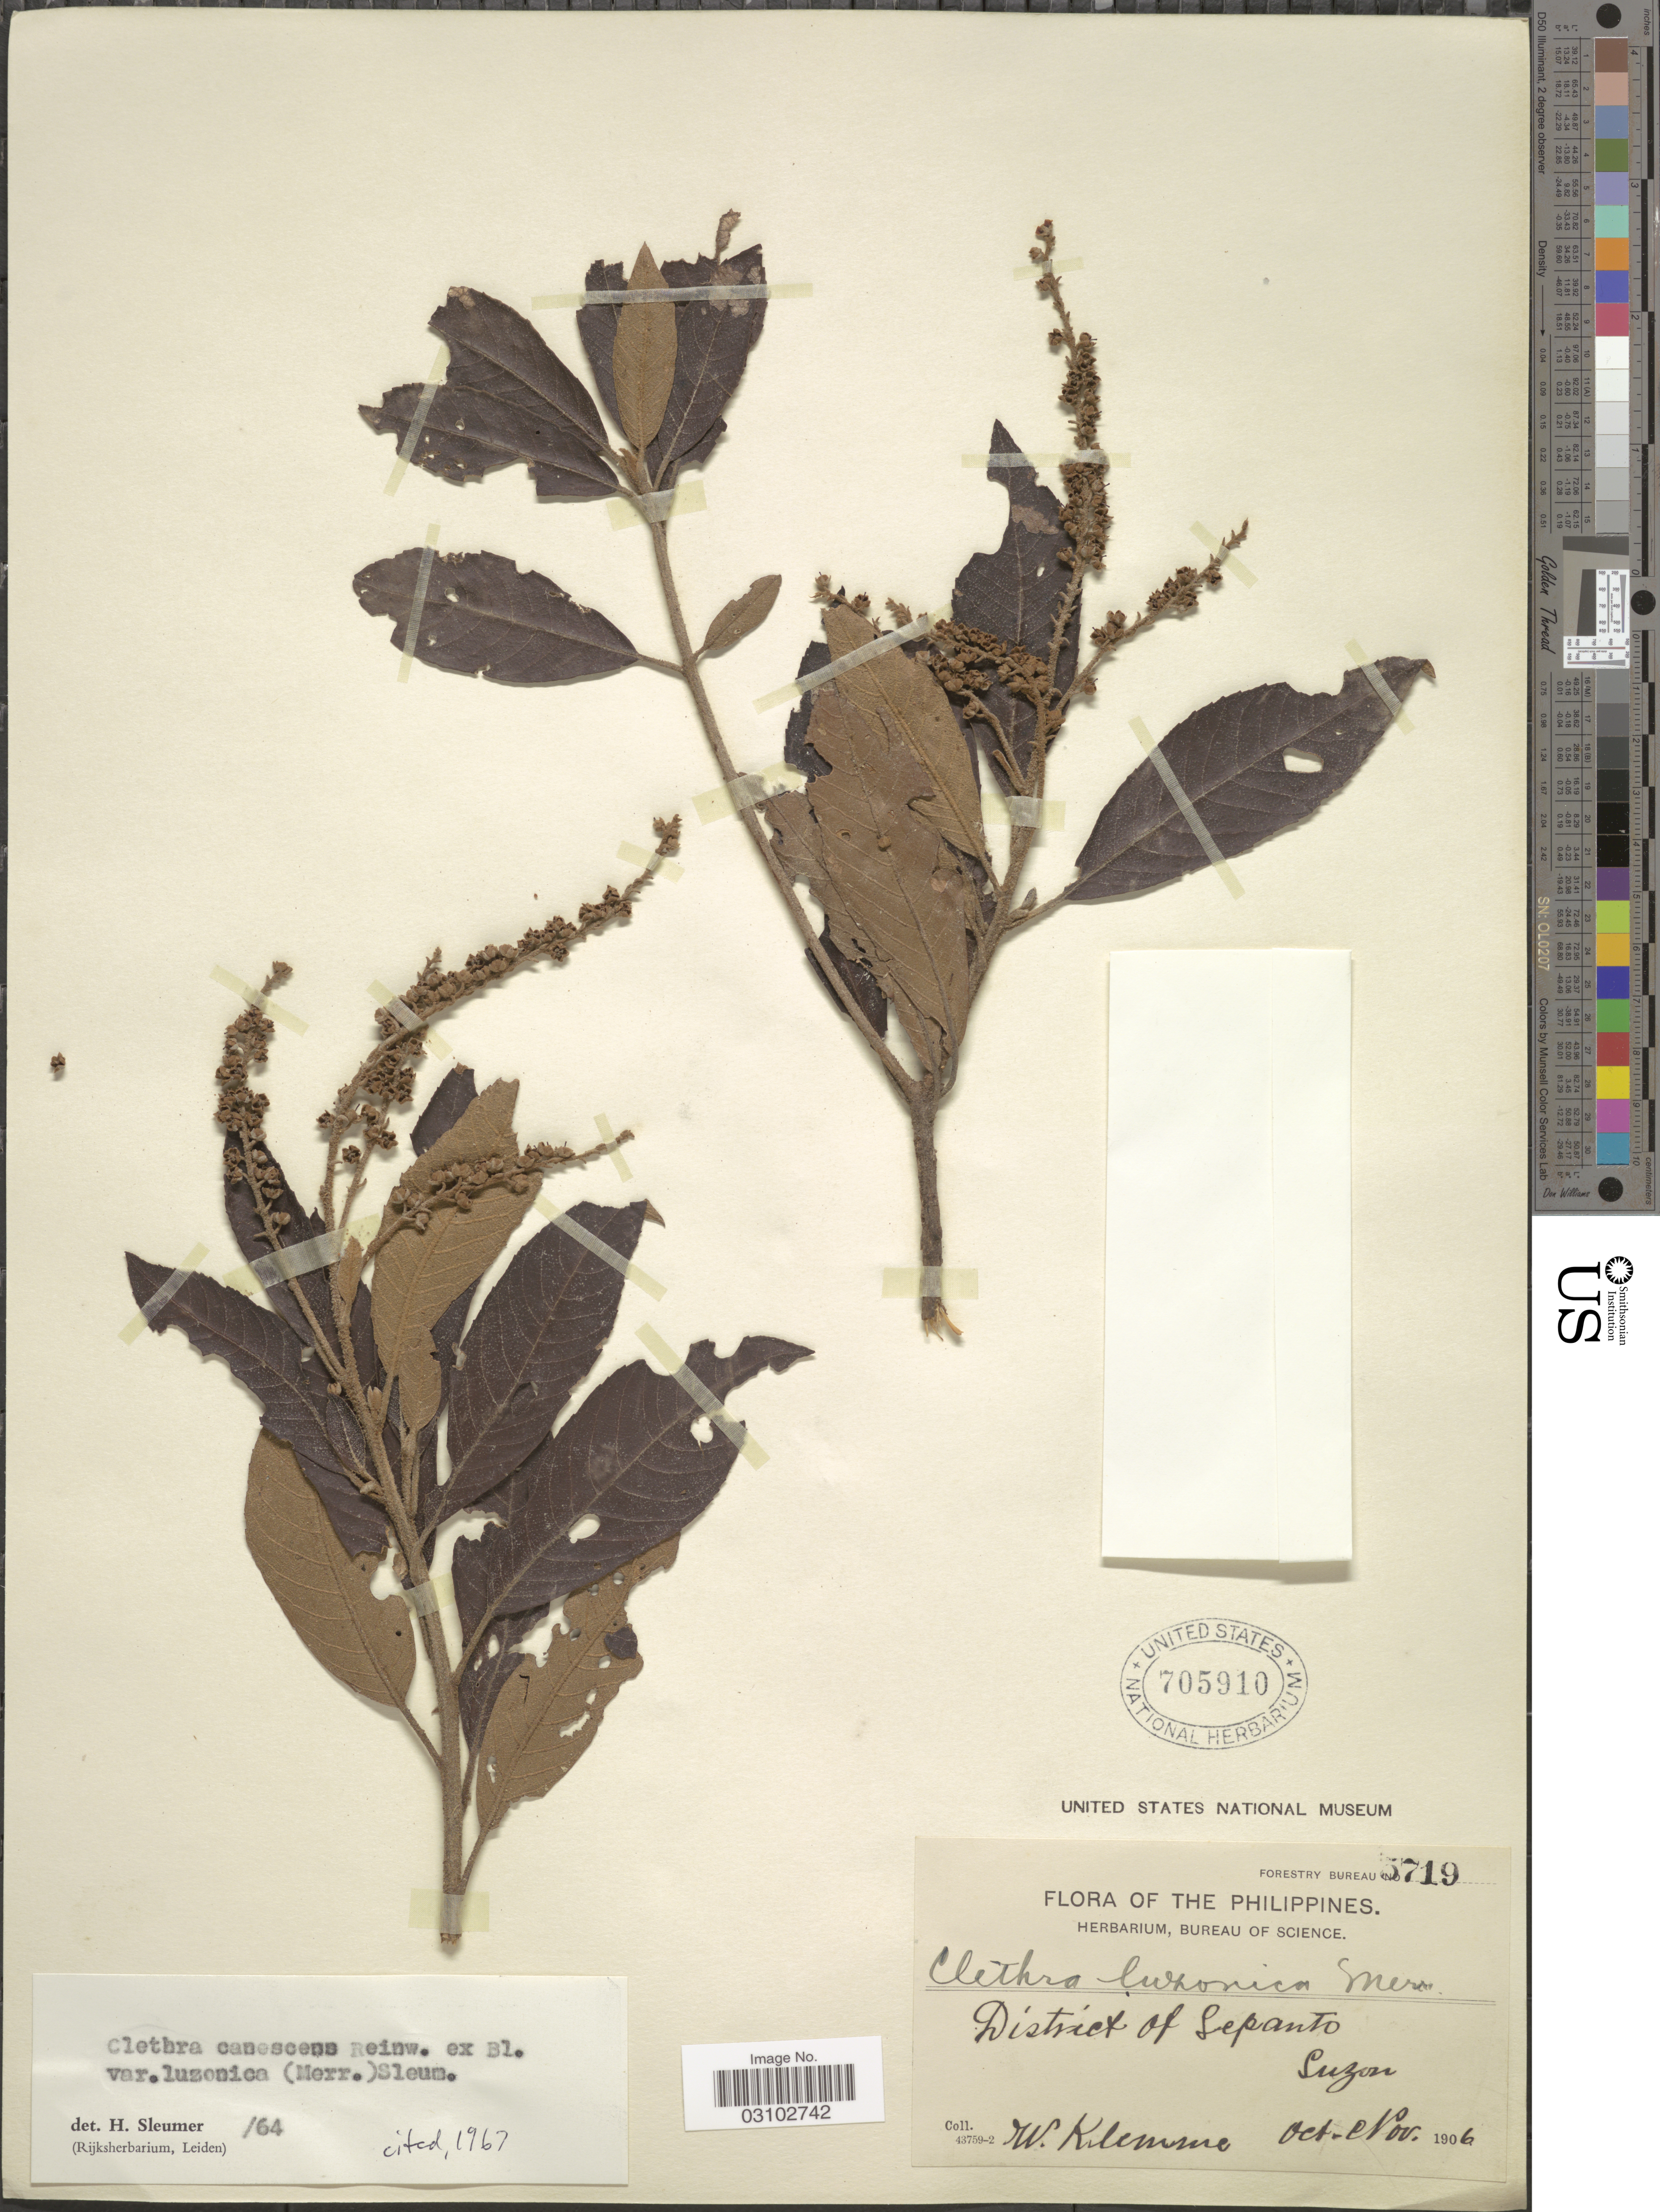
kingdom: Plantae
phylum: Tracheophyta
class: Magnoliopsida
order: Ericales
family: Clethraceae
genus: Clethra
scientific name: Clethra canescens var. luzonica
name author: (Merr.) Sleumer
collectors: W. Klemme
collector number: Forestry Bureau 5719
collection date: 1906-10/1906-11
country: Philippines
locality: District of Sepanto, Luzon.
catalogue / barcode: US 705910